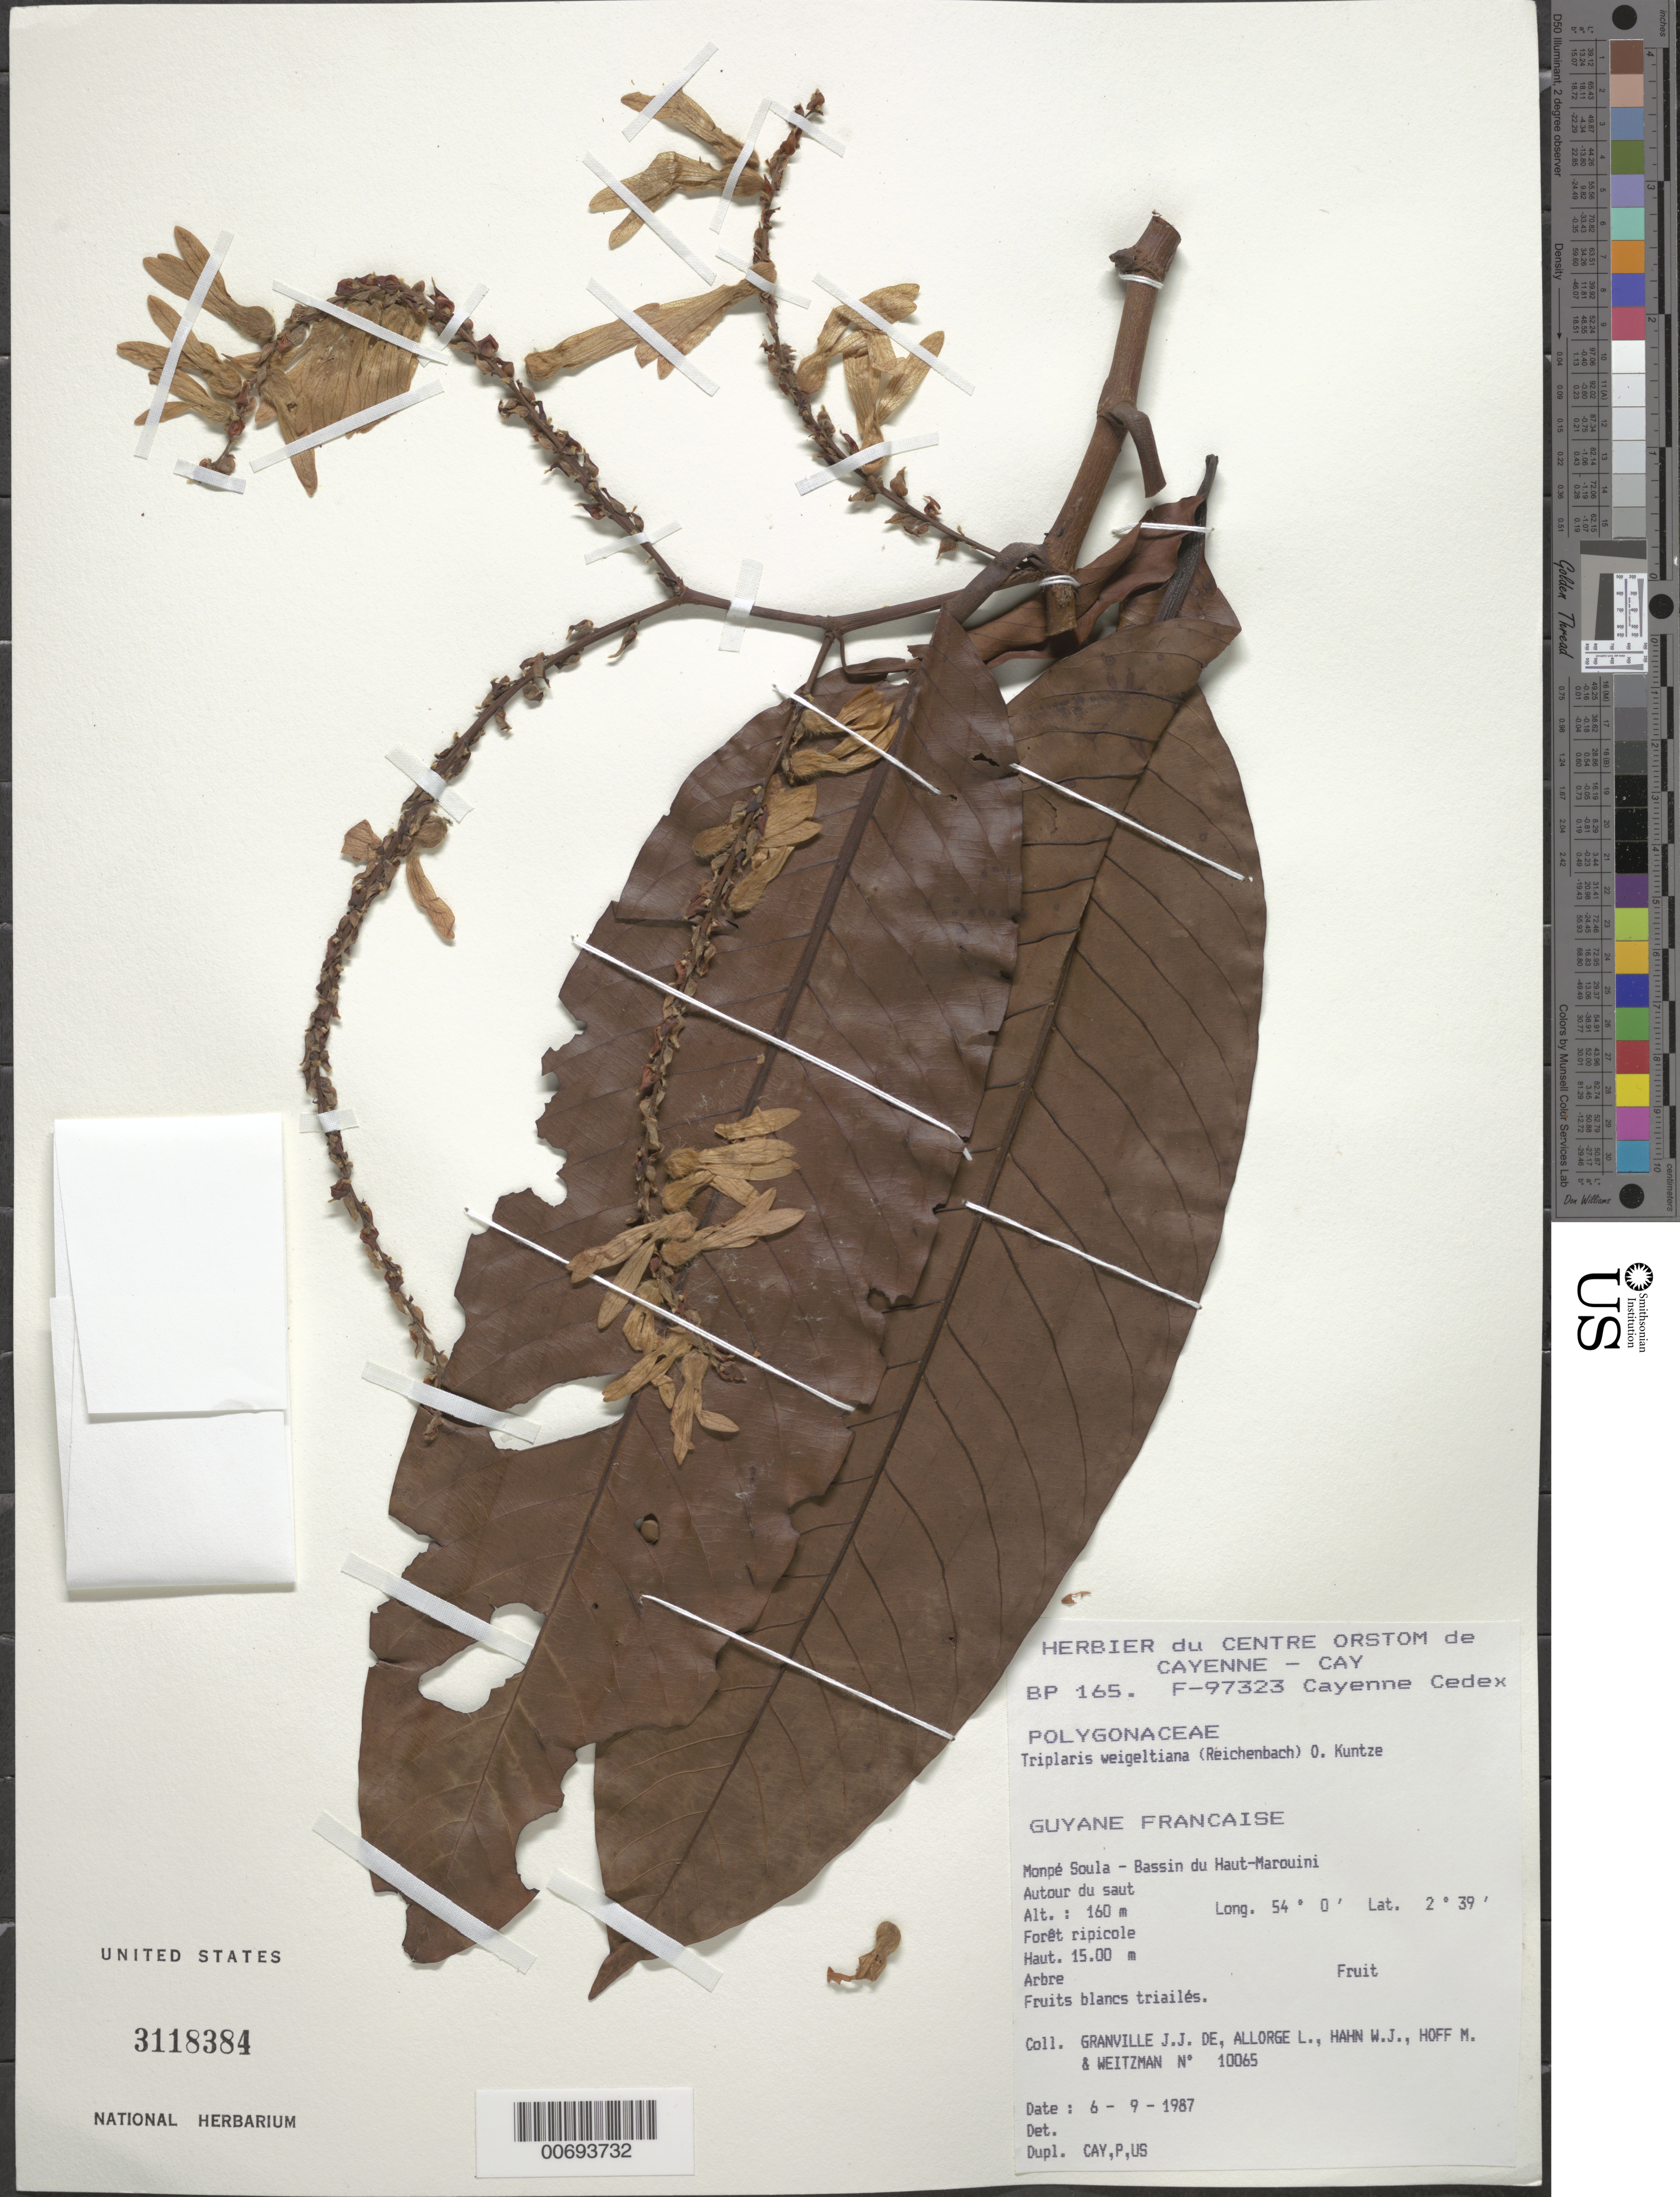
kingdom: Plantae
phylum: Tracheophyta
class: Magnoliopsida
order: Caryophyllales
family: Polygonaceae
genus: Triplaris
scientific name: Triplaris weigeltiana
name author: (Rchb.) Kuntze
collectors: J.-J. de Granville, L. Allorge, W. J. Hahn, M. Hoff & A. L. Weitzman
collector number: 10065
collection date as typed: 6-Sep-87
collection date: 1987-09-06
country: French Guiana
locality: Monpé Soula, Bassin du Haut-Marouini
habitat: Riparian forest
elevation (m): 160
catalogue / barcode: US 3118384